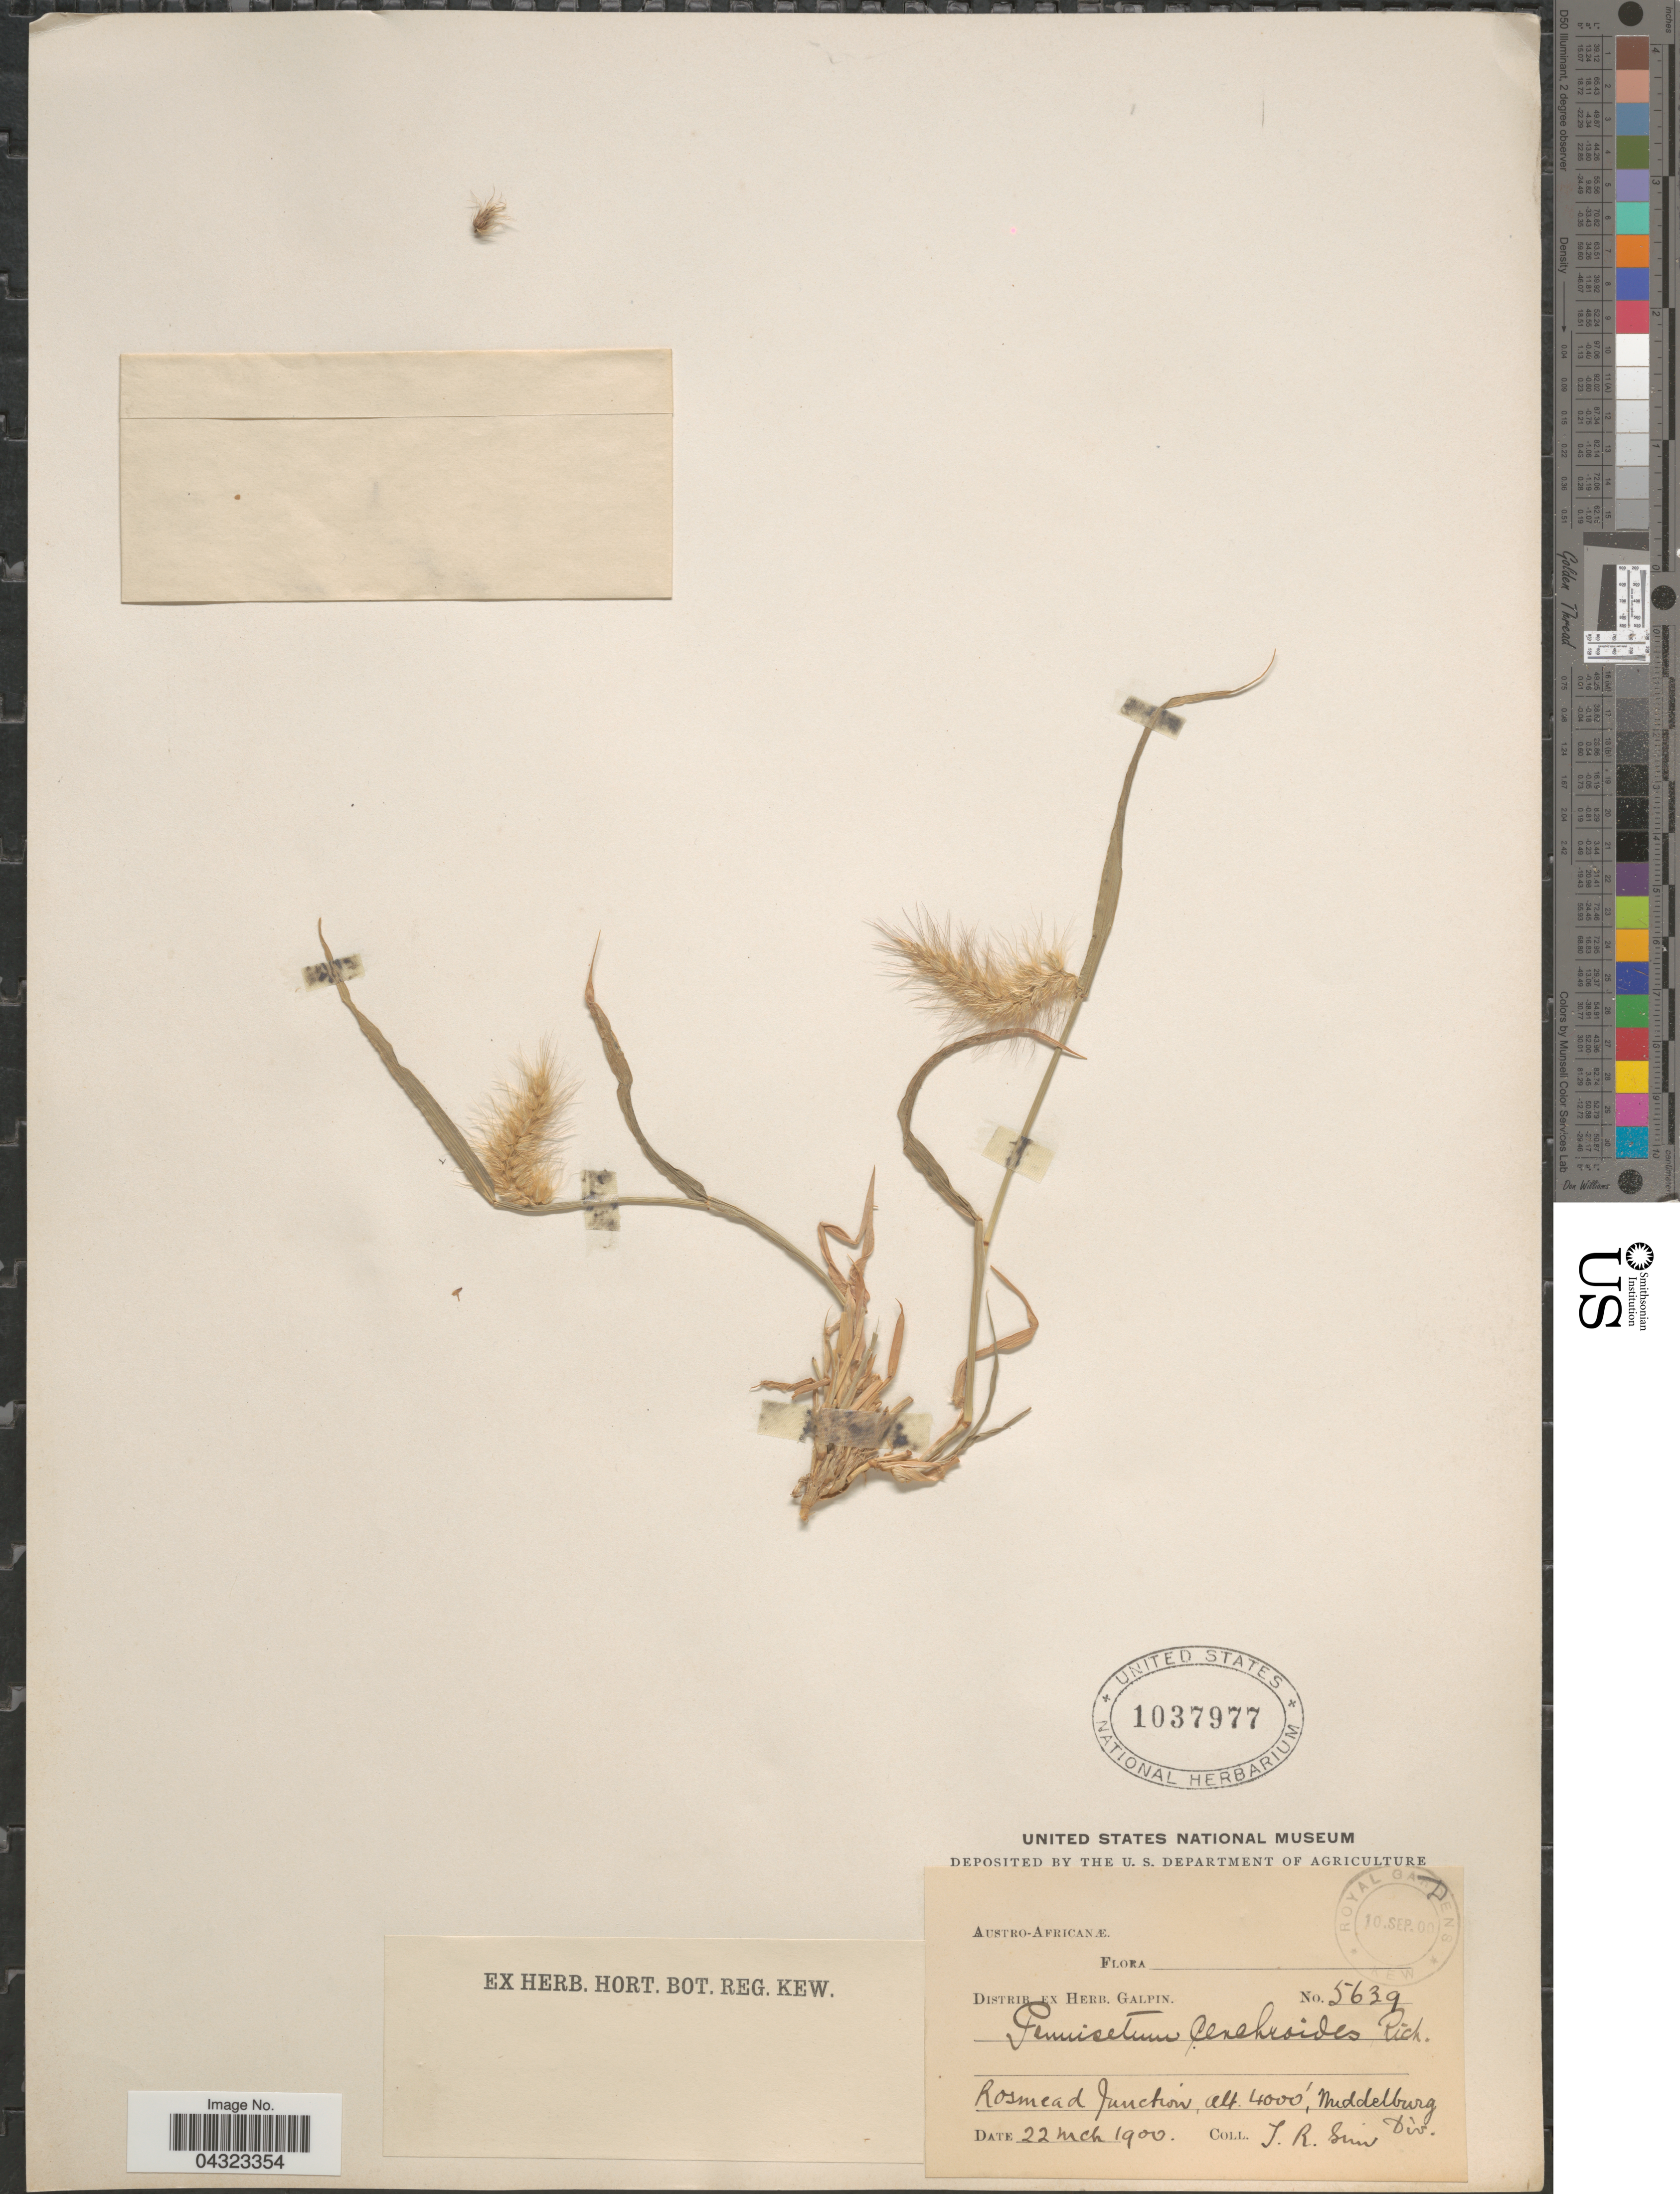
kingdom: Plantae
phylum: Tracheophyta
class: Liliopsida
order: Poales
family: Poaceae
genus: Cenchrus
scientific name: Cenchrus ciliaris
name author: L.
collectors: T. Sim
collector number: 5639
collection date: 1900-03-22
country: South Africa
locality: Austro-Africanæ. Rosmead Junction, Middelburg Div.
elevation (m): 1219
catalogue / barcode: US 1037977